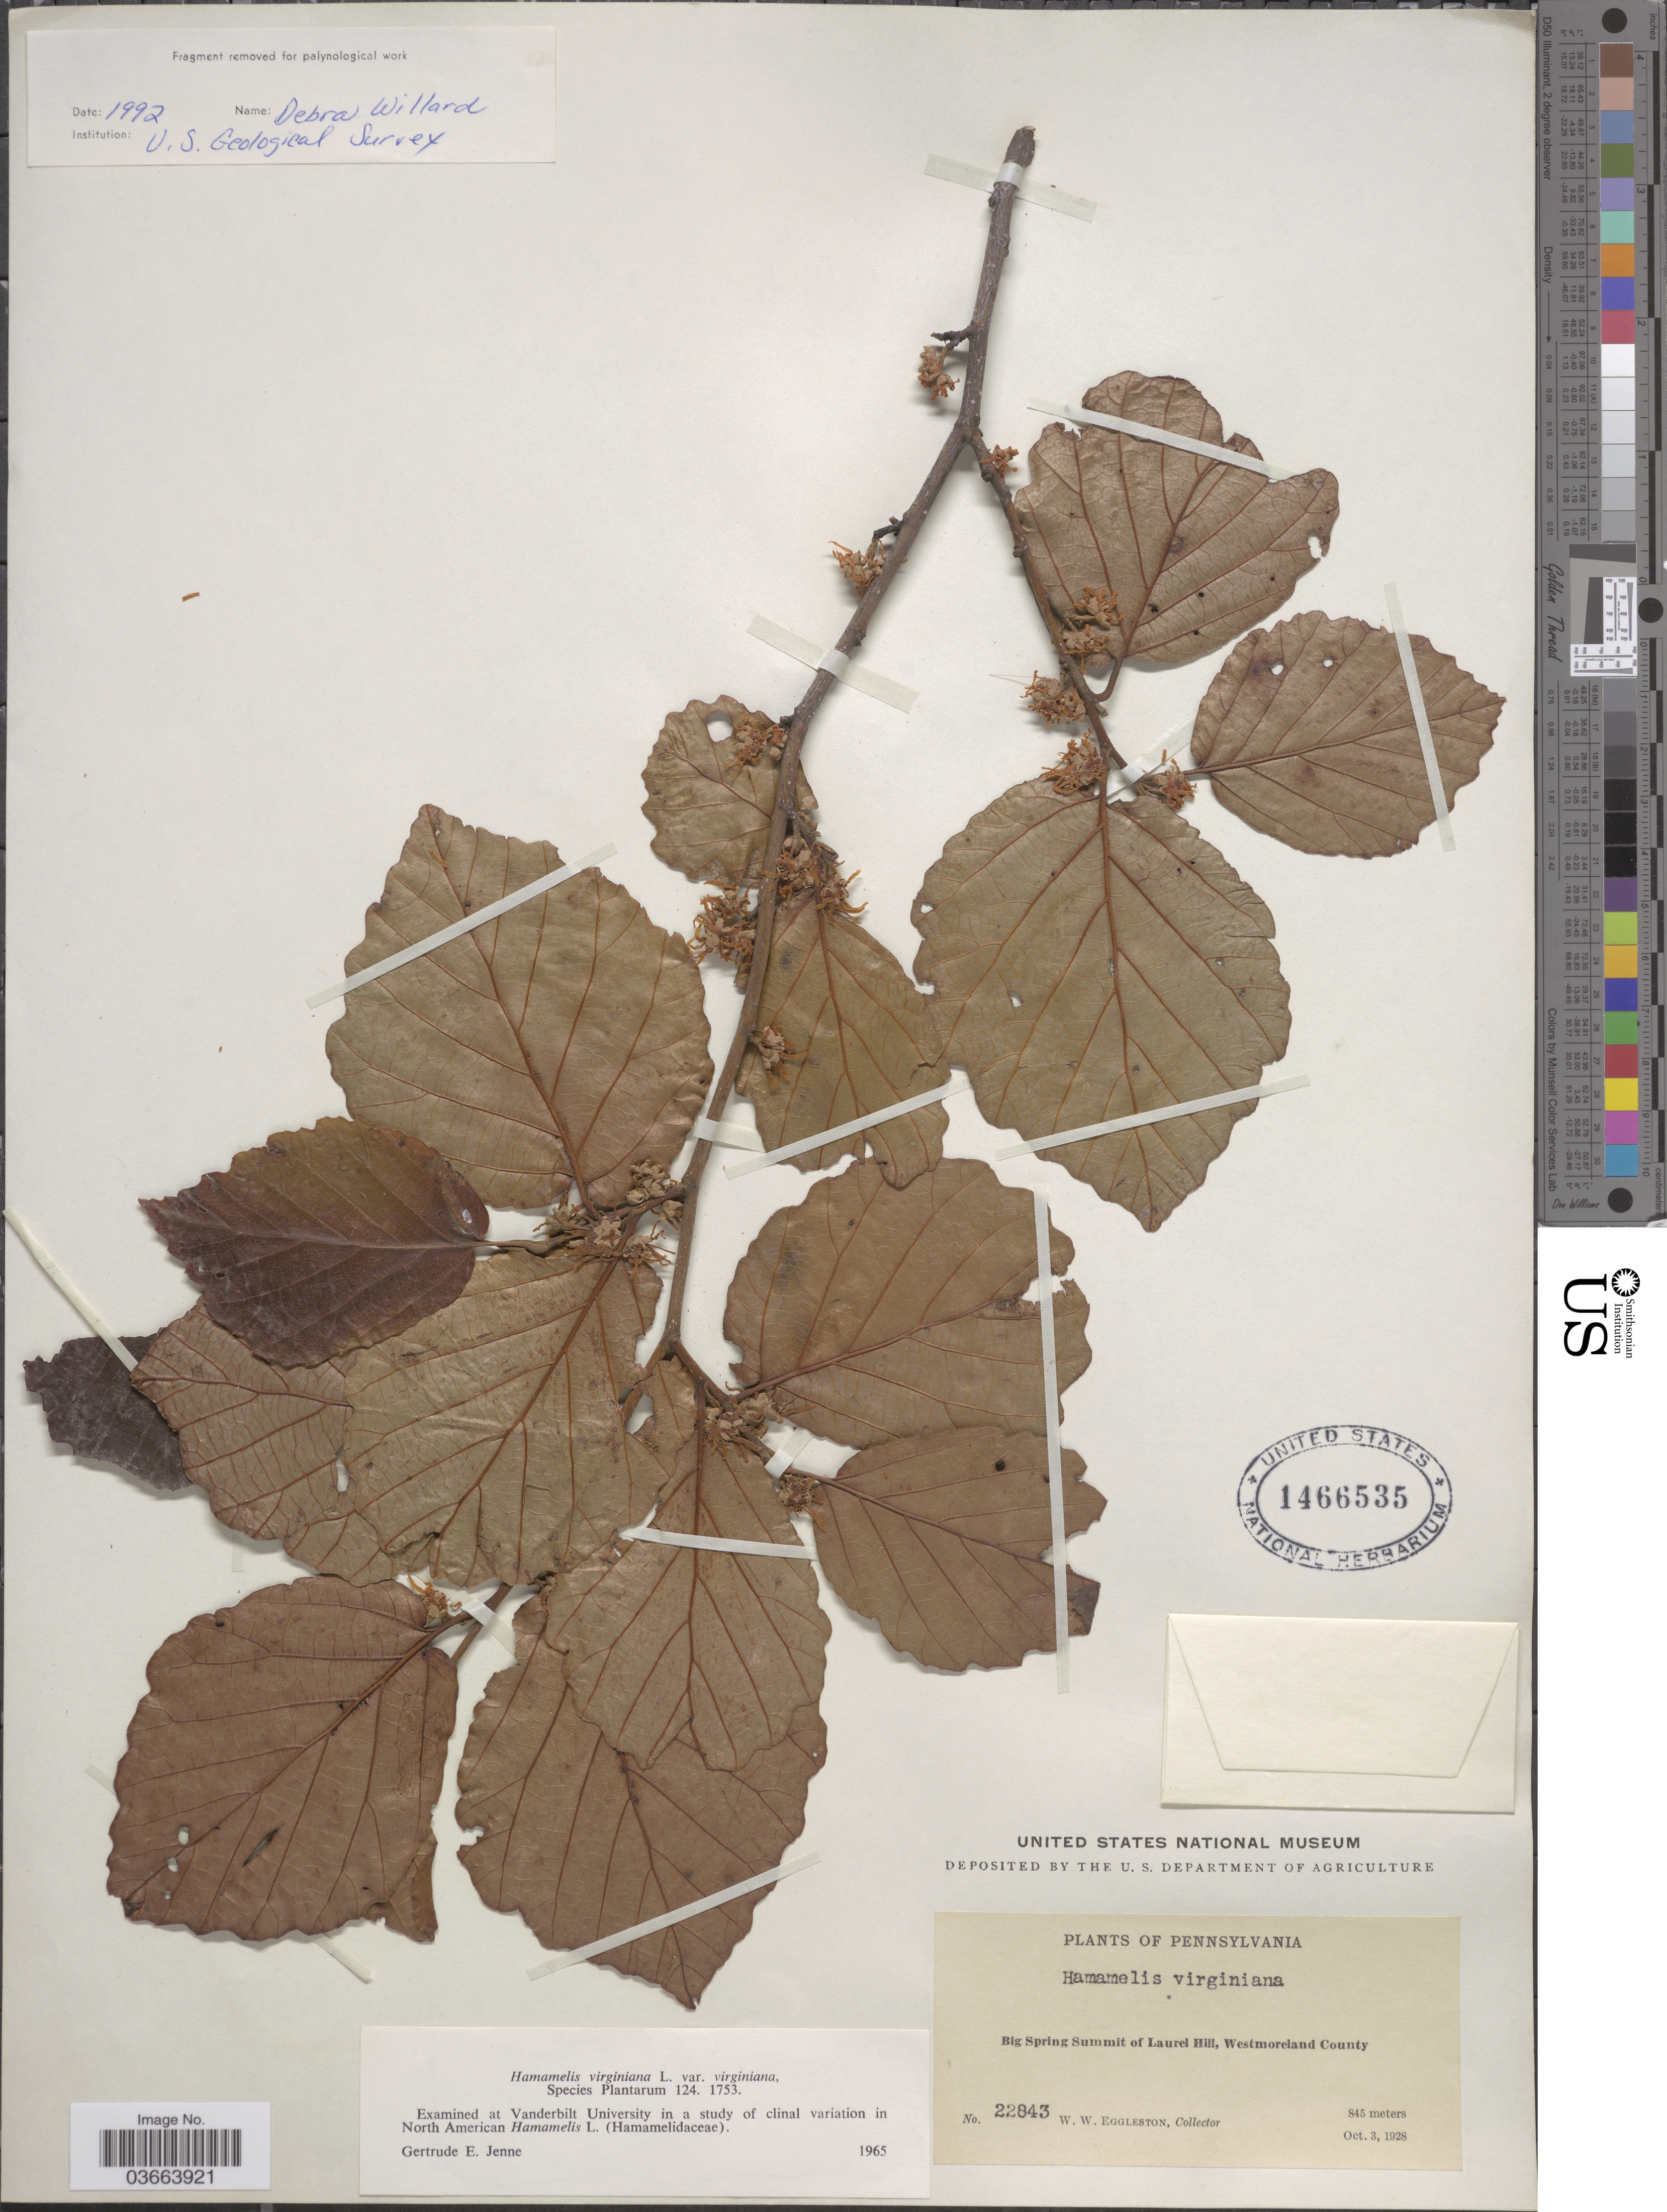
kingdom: Plantae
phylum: Tracheophyta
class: Magnoliopsida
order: Saxifragales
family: Hamamelidaceae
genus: Hamamelis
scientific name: Hamamelis virginiana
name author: L.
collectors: W. W. Eggleston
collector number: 22843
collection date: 1928-10-03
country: United States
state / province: Pennsylvania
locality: Big Springs Summit of Laurel Hill, Westmoreland County.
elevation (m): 845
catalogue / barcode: US 1466535